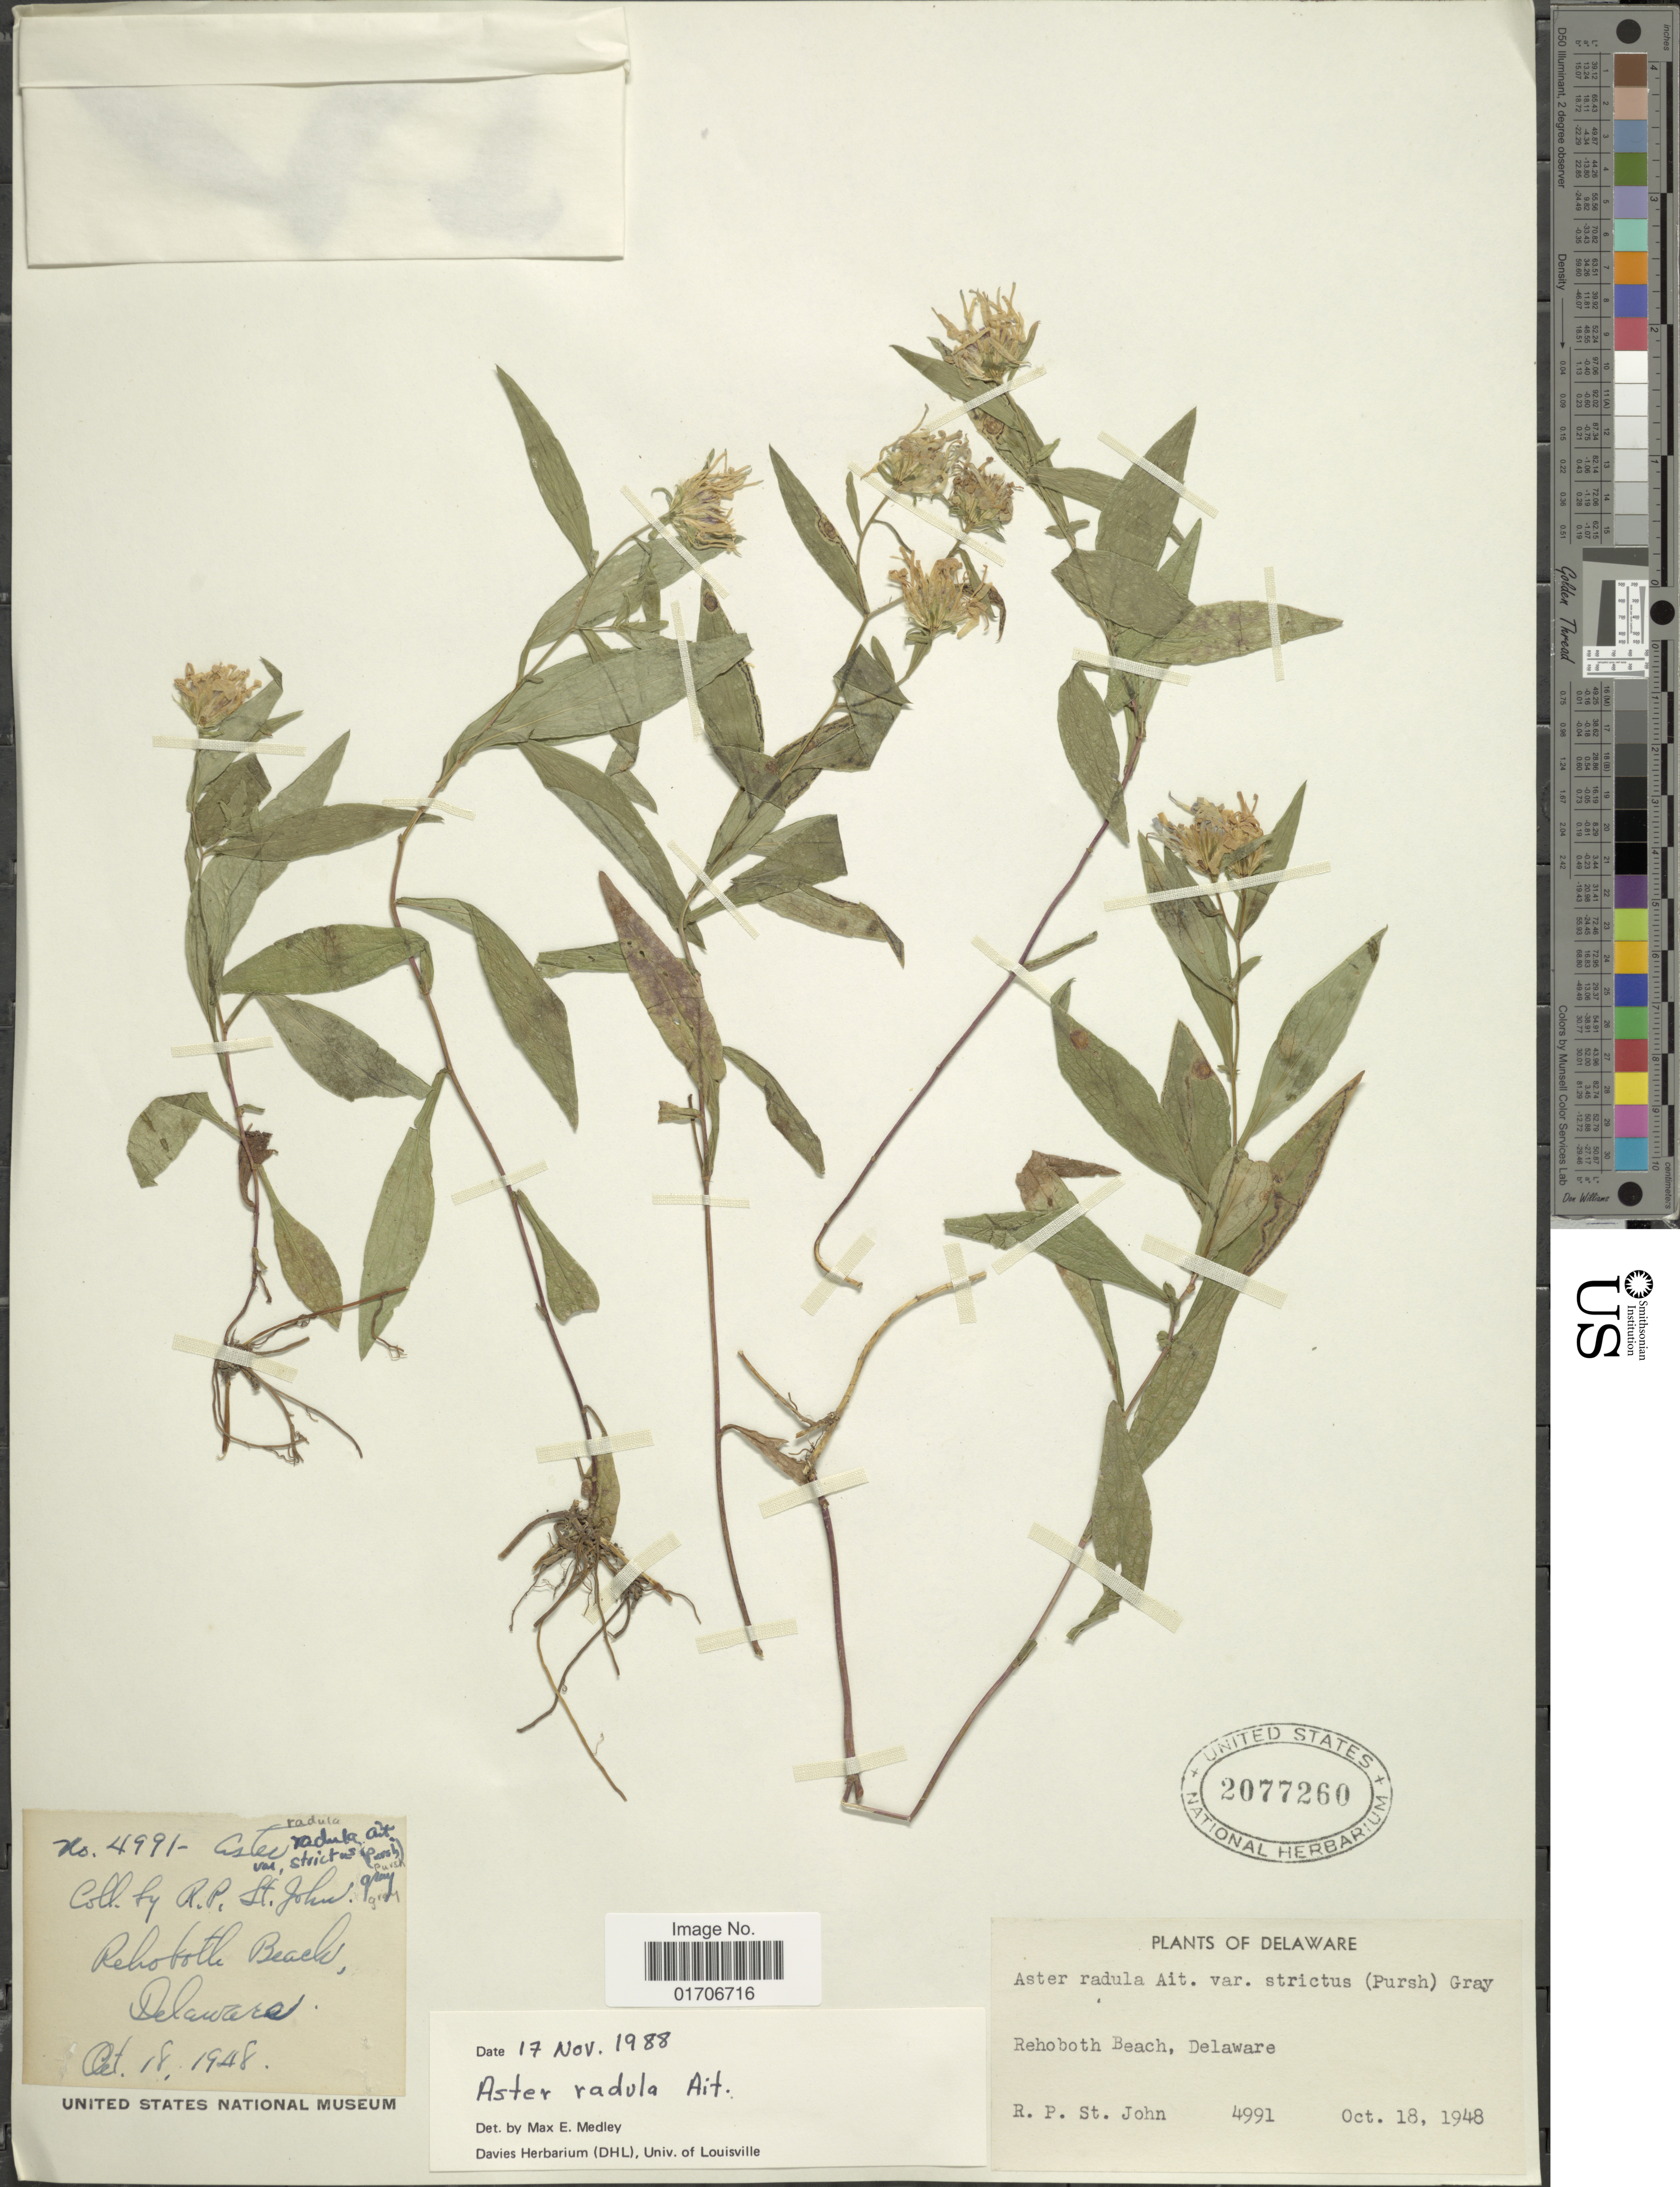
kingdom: Plantae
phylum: Tracheophyta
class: Magnoliopsida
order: Asterales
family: Asteraceae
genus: Eurybia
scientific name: Eurybia radula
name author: (Aiton) G.L. Nesom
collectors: R. P. St. John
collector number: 4991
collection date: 1948-10-18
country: United States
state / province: Delaware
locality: Rehoboth Beach, Delaware.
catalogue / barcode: US 2077260